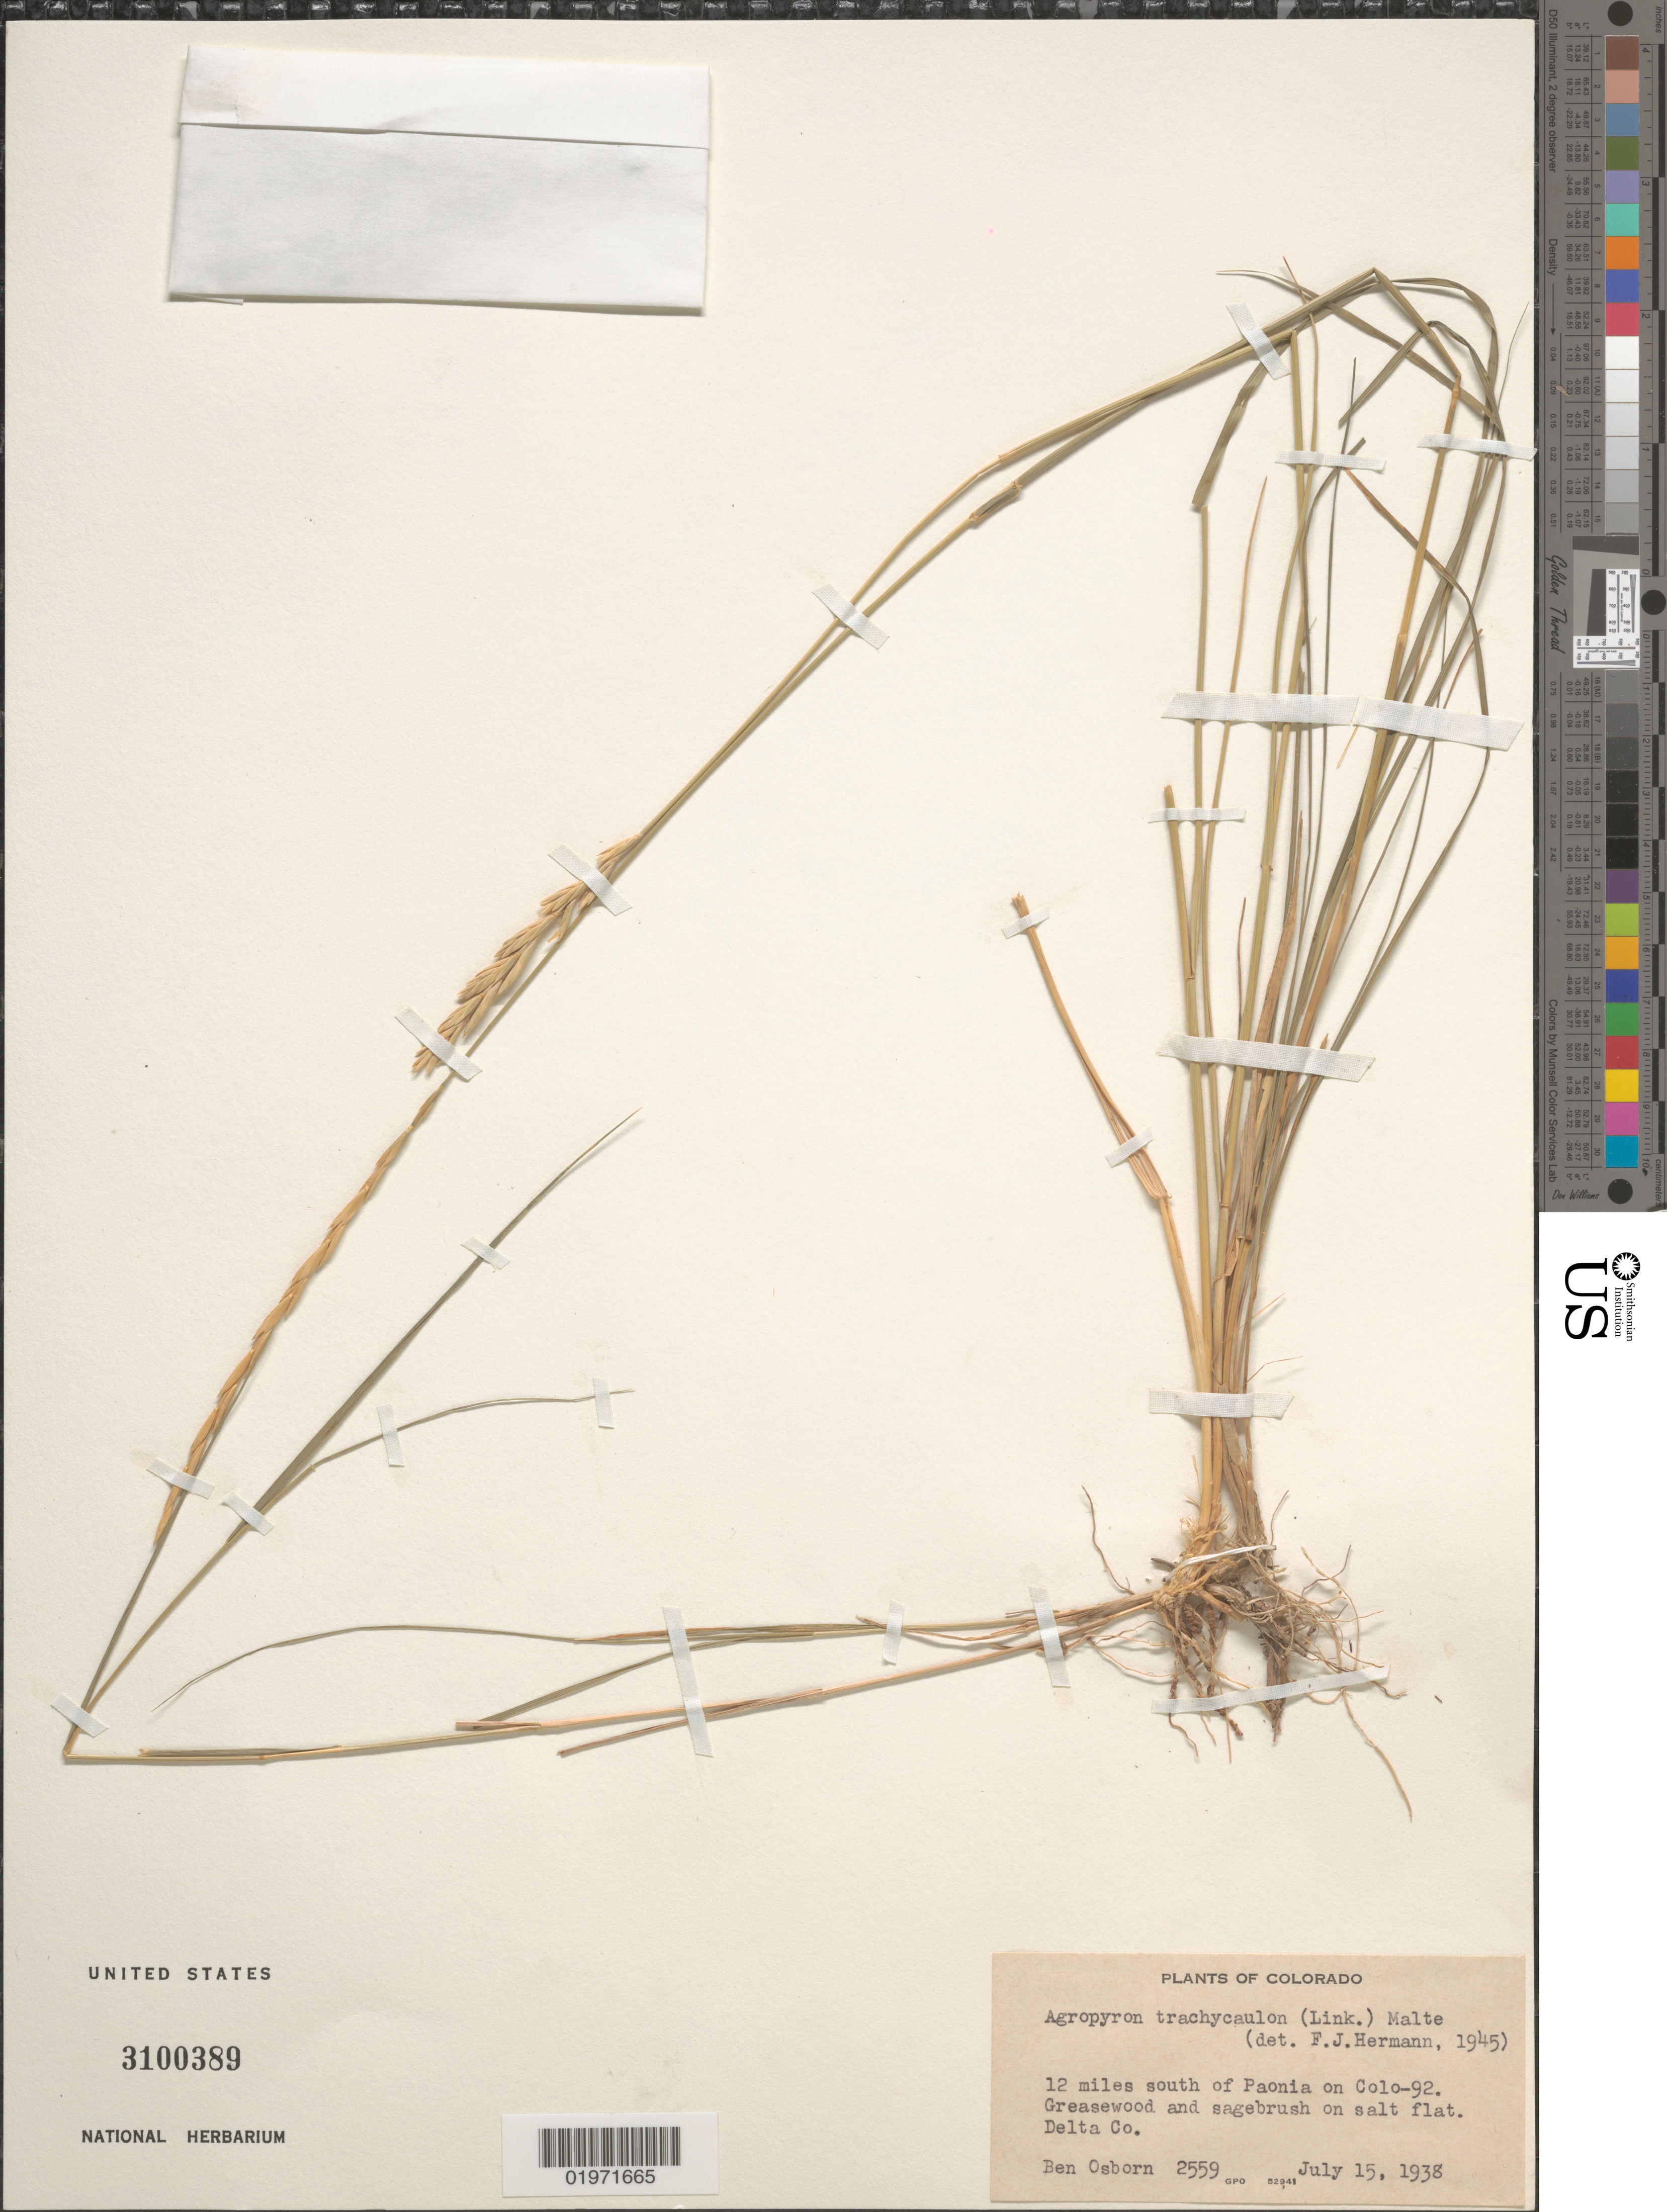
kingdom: Plantae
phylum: Tracheophyta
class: Liliopsida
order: Poales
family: Poaceae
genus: Elymus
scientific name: Elymus trachycaulus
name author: (Link) Gould ex Shinners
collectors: B. Osborn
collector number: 2559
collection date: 1938-07-15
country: United States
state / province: Colorado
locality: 12 miles south of Paonia on Colo-92. Delta Co.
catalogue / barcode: US 3100389